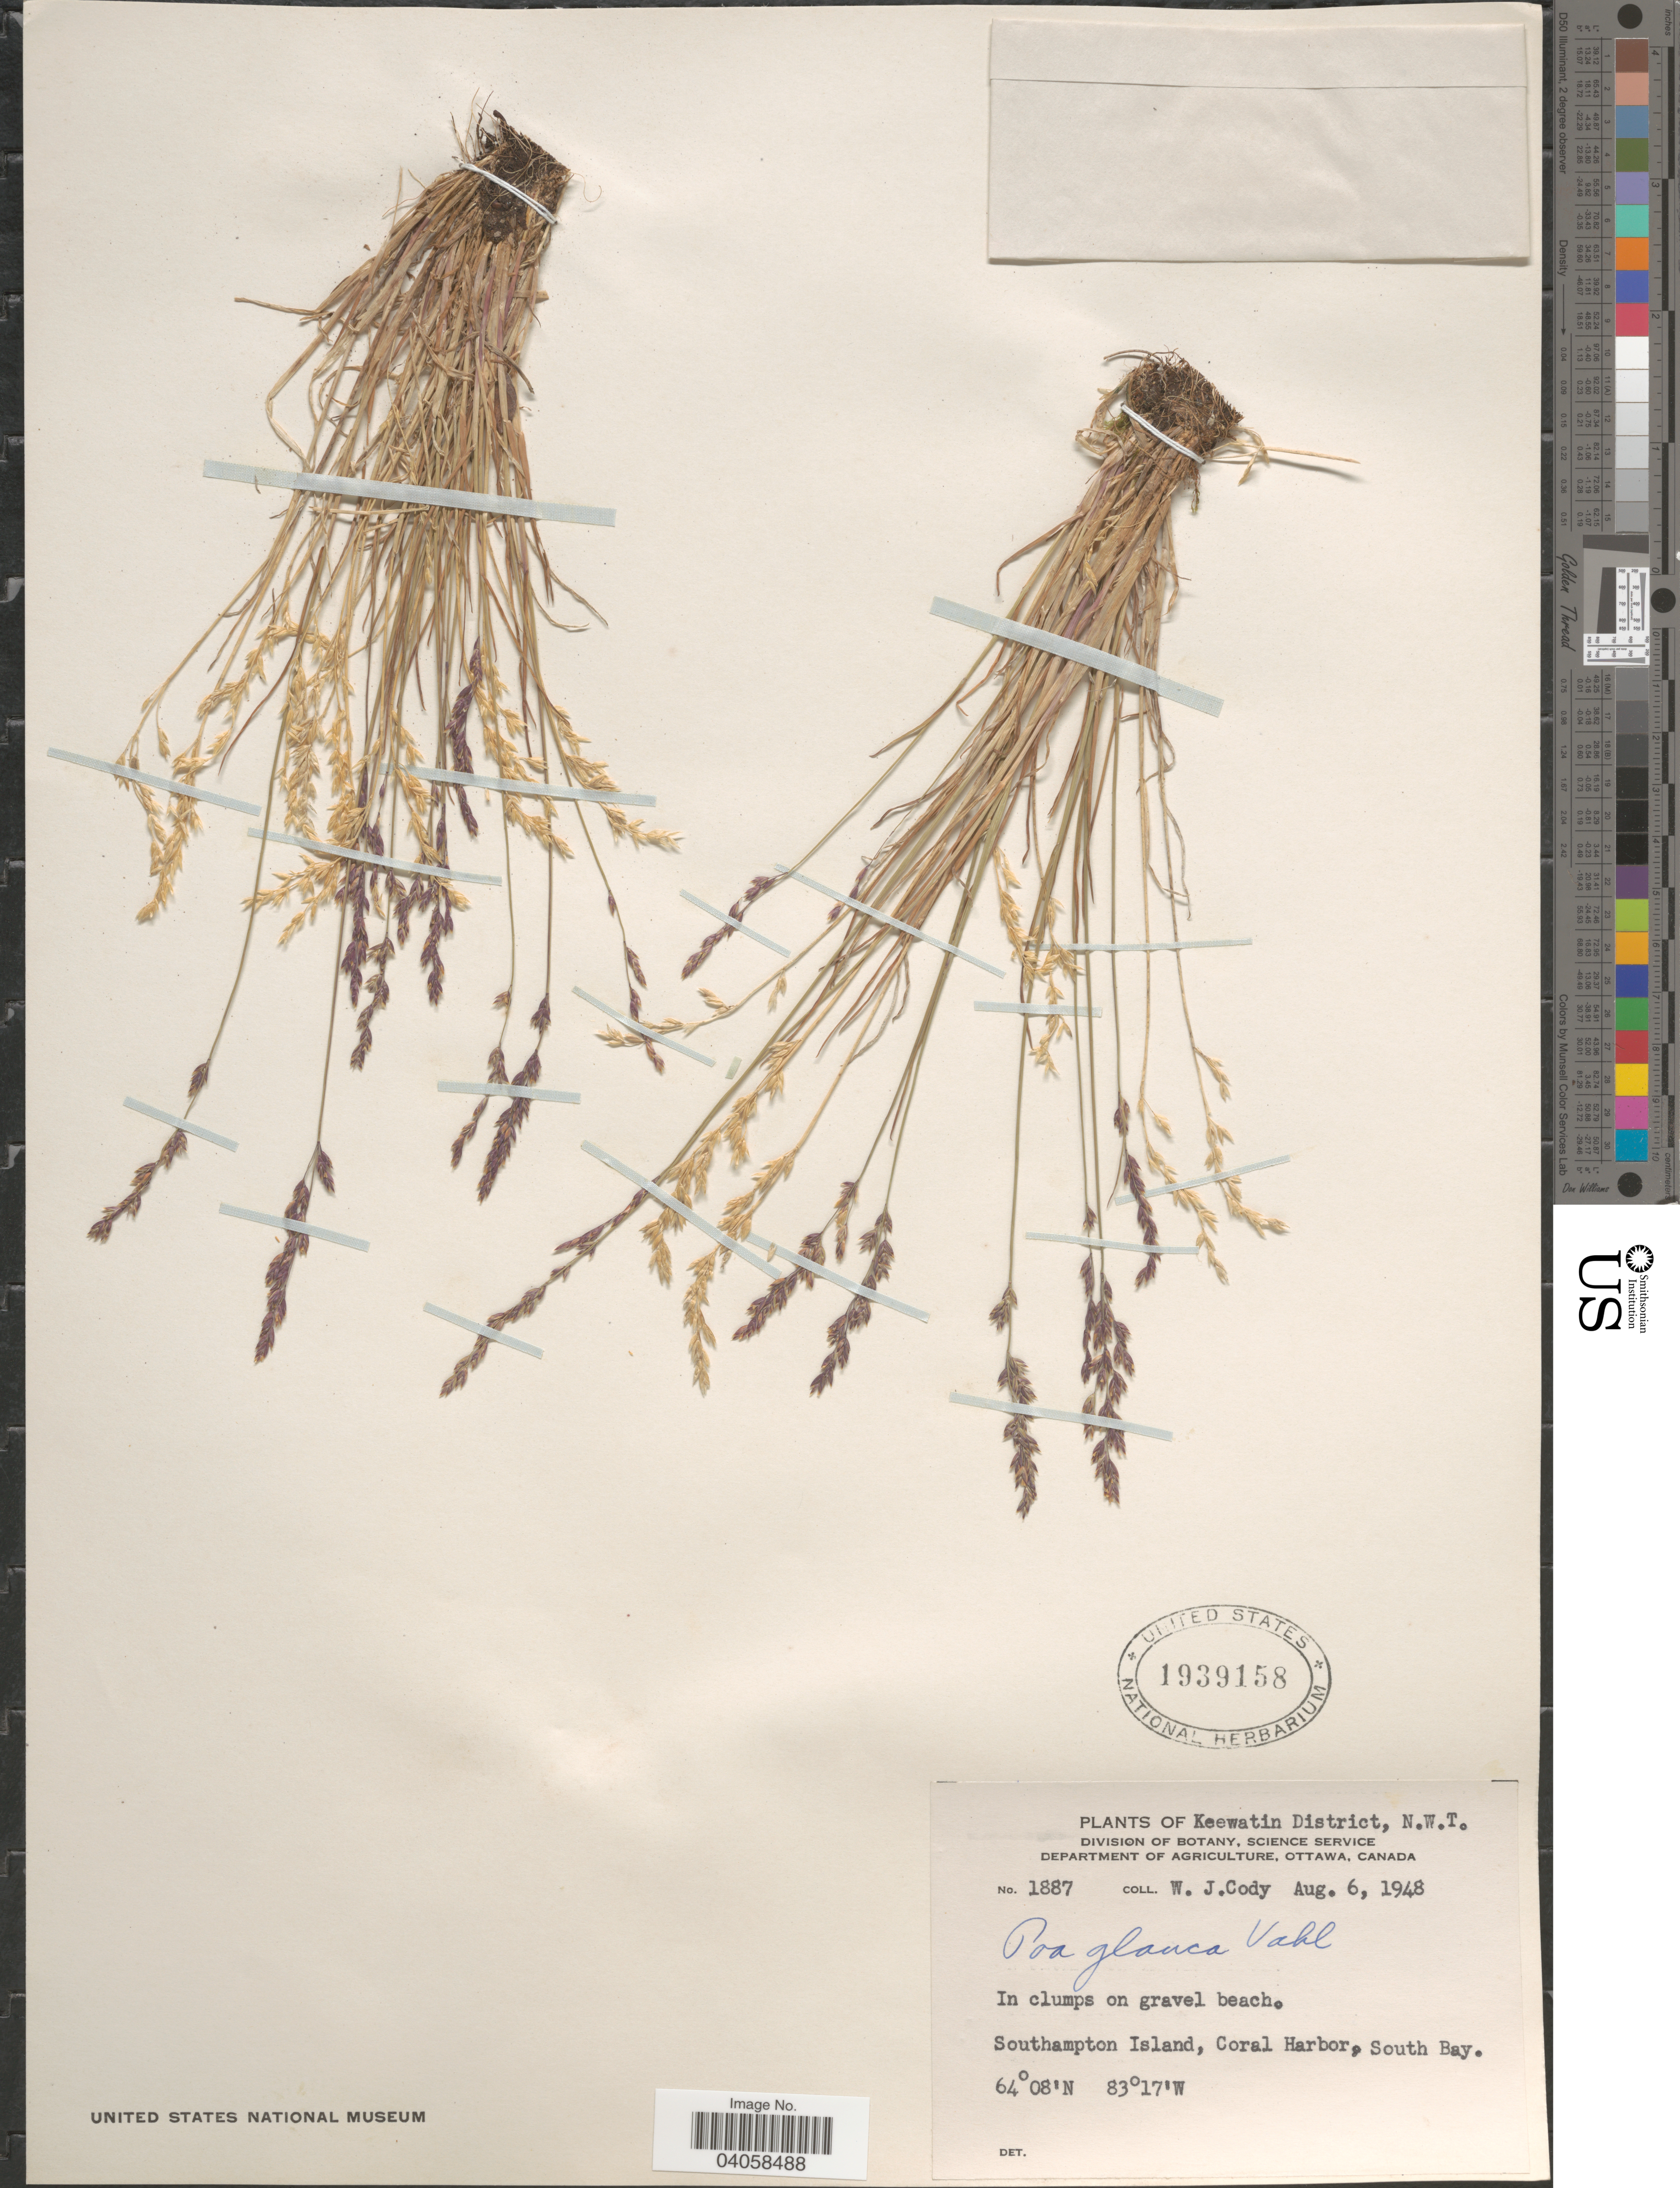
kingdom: Plantae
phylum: Tracheophyta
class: Liliopsida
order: Poales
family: Poaceae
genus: Poa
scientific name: Poa glauca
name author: Vahl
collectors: W. Cody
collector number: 1887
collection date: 1948-08-06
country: Canada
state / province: Northwest Territories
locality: Keewatin District. Southampton Island, Coral Harbor, South Bay.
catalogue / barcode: US 1939158